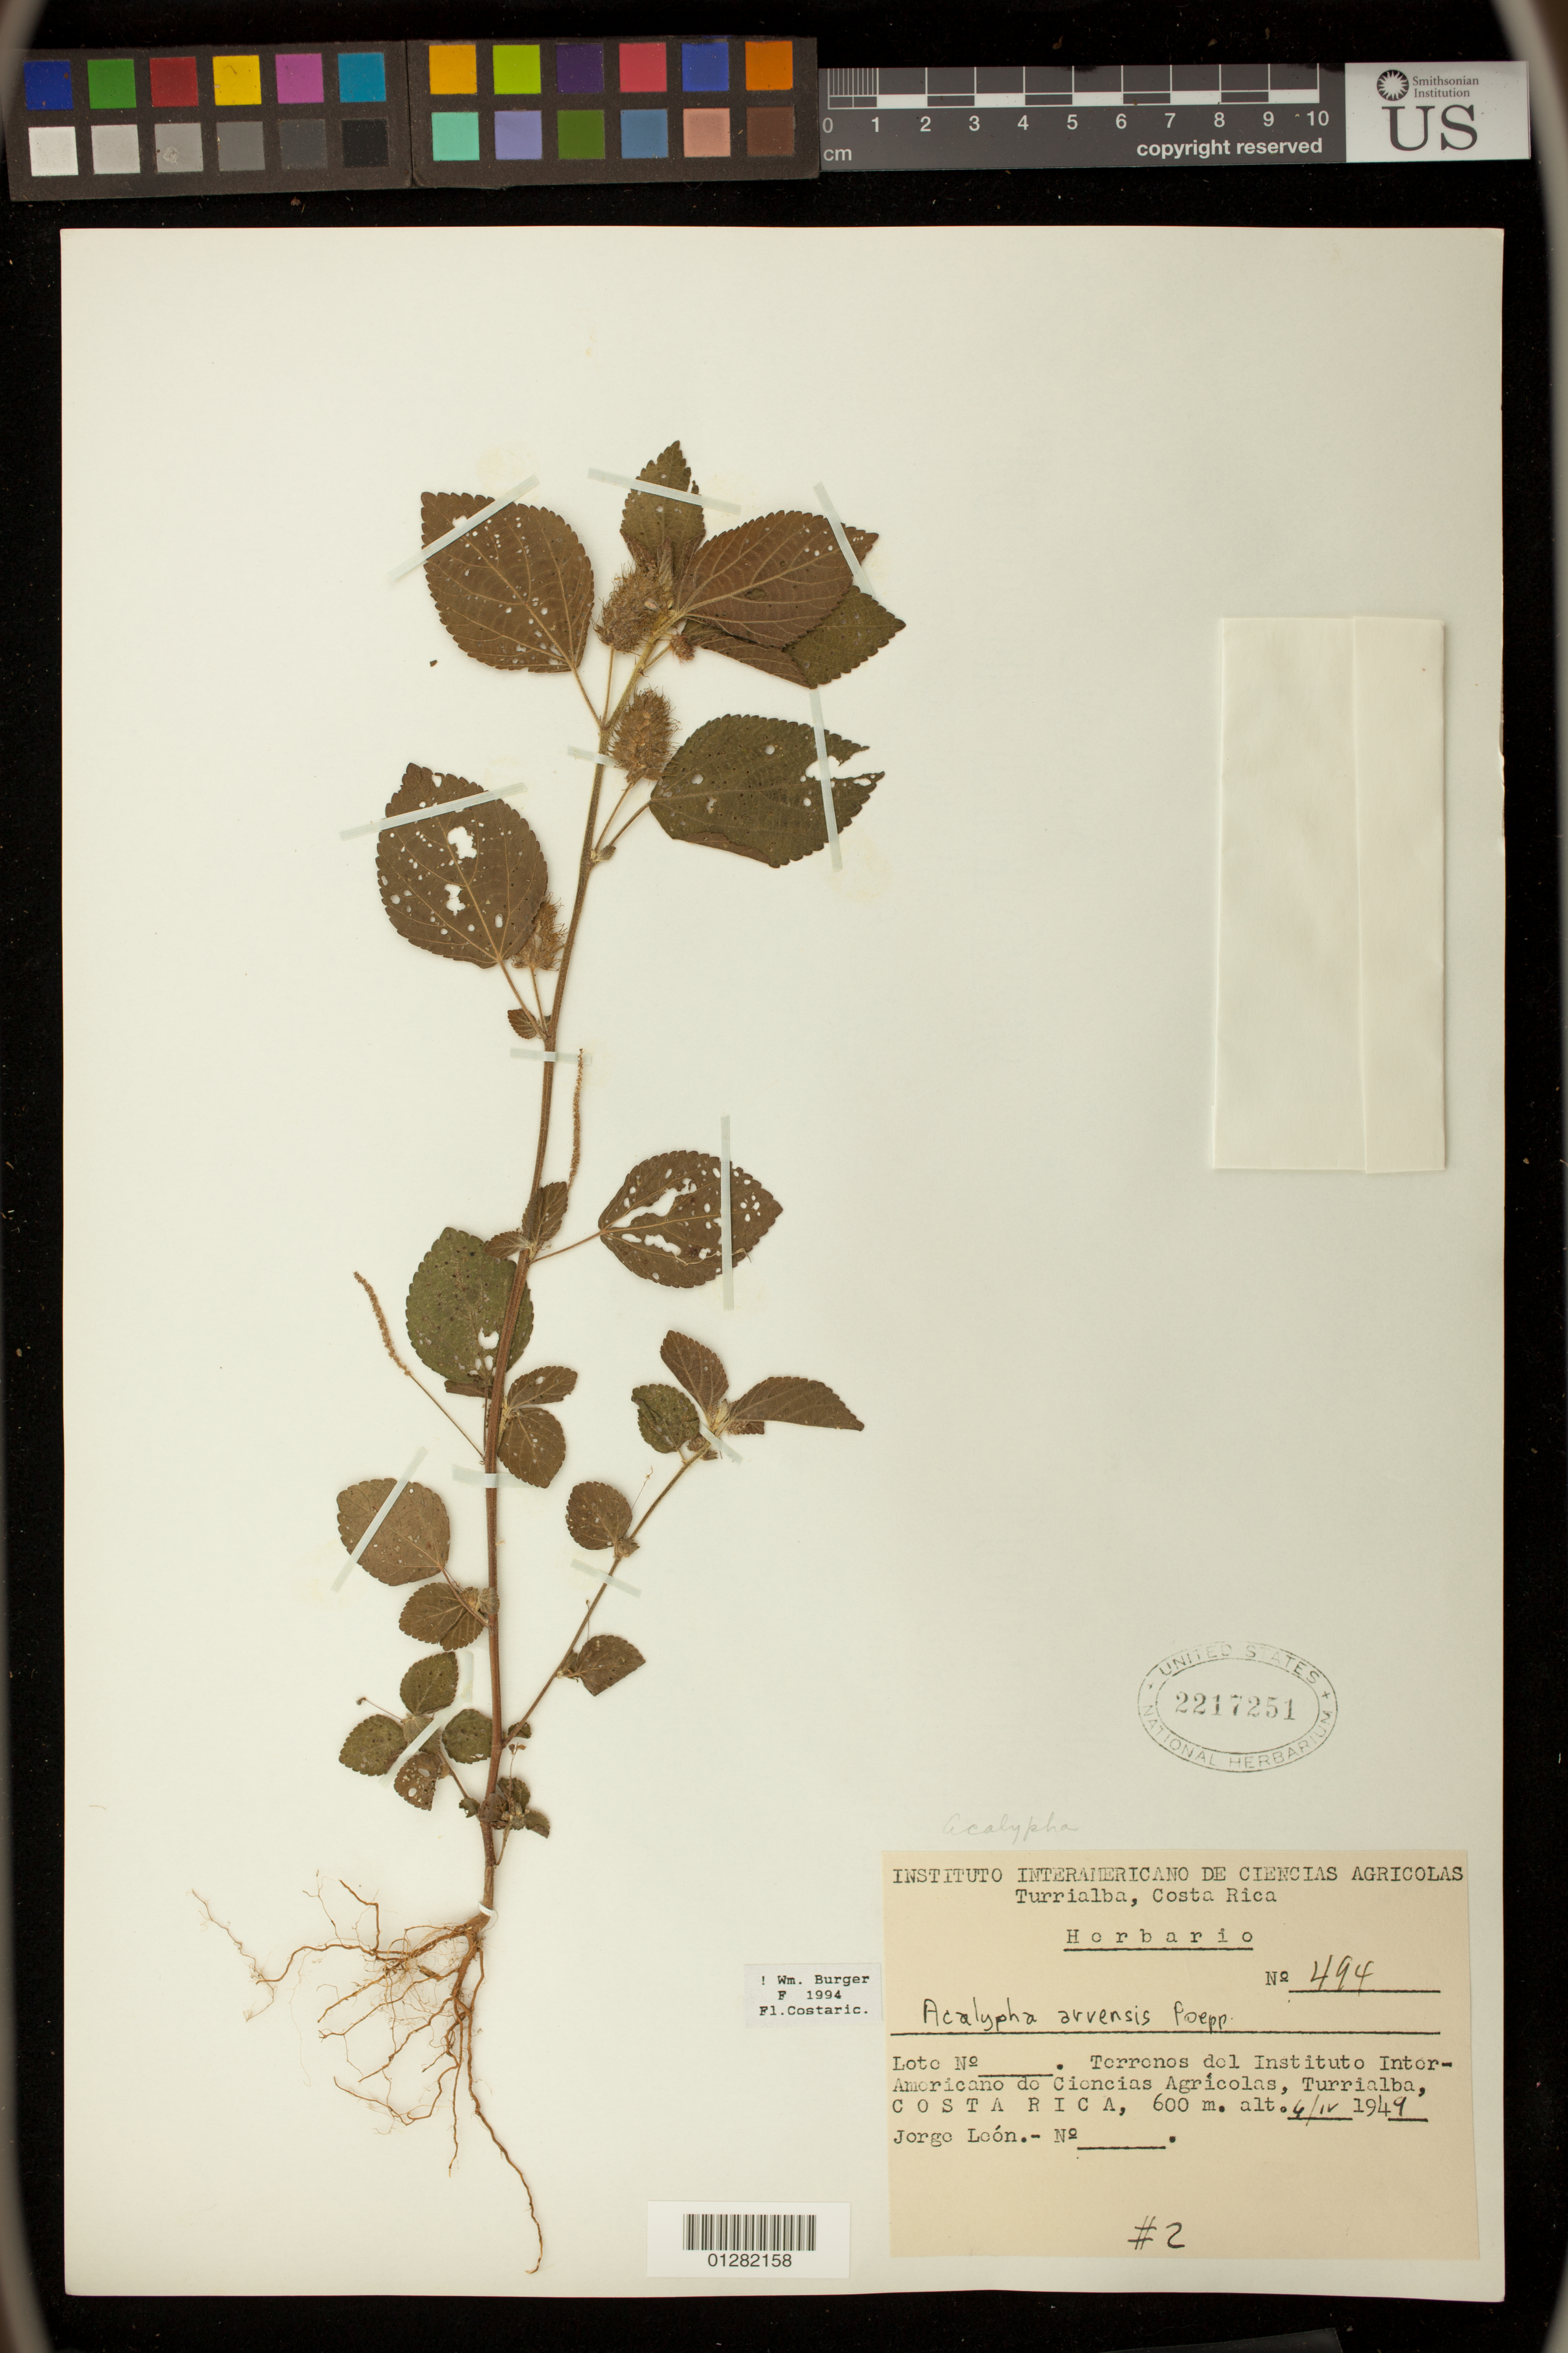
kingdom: Plantae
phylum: Tracheophyta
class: Magnoliopsida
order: Malpighiales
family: Euphorbiaceae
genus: Acalypha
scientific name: Acalypha arvensis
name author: Poepp.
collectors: J. León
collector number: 494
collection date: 1949-04-04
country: Costa Rica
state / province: Cartago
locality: Terrenos del Instituto Inter-Americano do Cioncias Agricolas, Turrialba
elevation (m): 600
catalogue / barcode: US 2217251